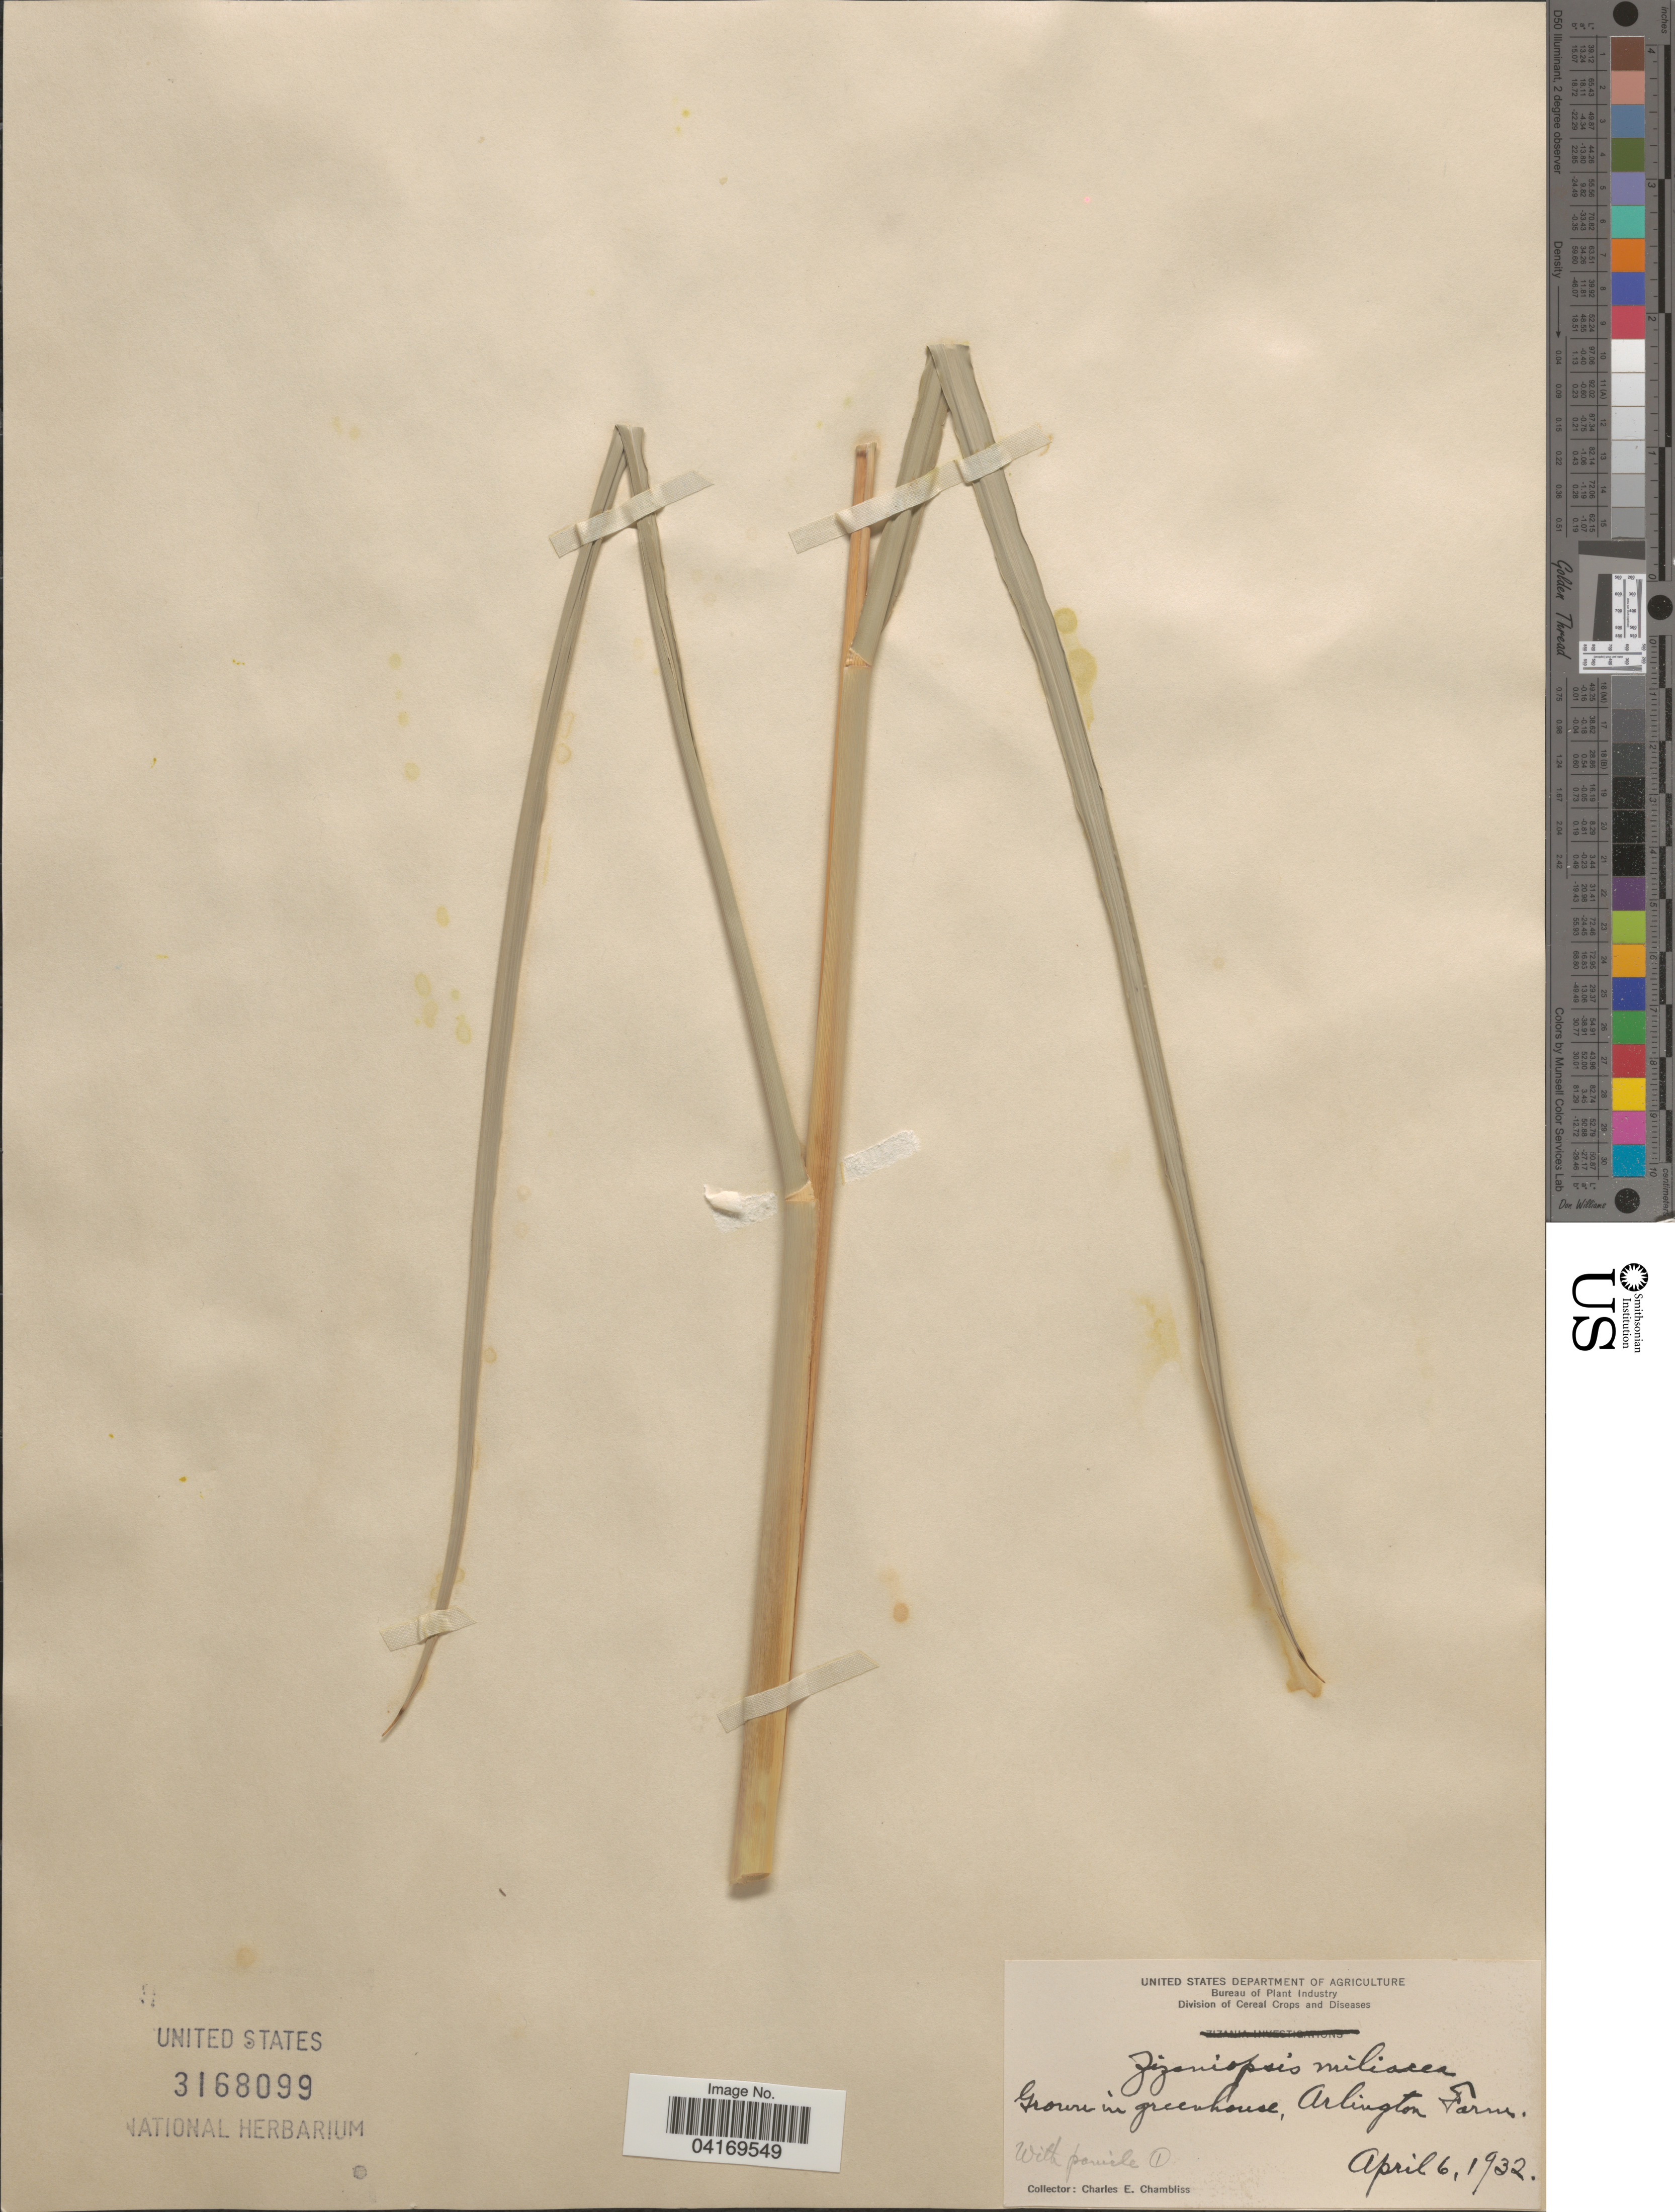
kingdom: Plantae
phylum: Tracheophyta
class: Liliopsida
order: Poales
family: Poaceae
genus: Zizaniopsis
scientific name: Zizaniopsis miliacea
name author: (Michx.) Döll & Asch.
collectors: C. Chambliss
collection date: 1932-04-06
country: United States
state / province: Virginia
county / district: Arlington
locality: In greenhouse, Arlington Farm.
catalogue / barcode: US 3168099